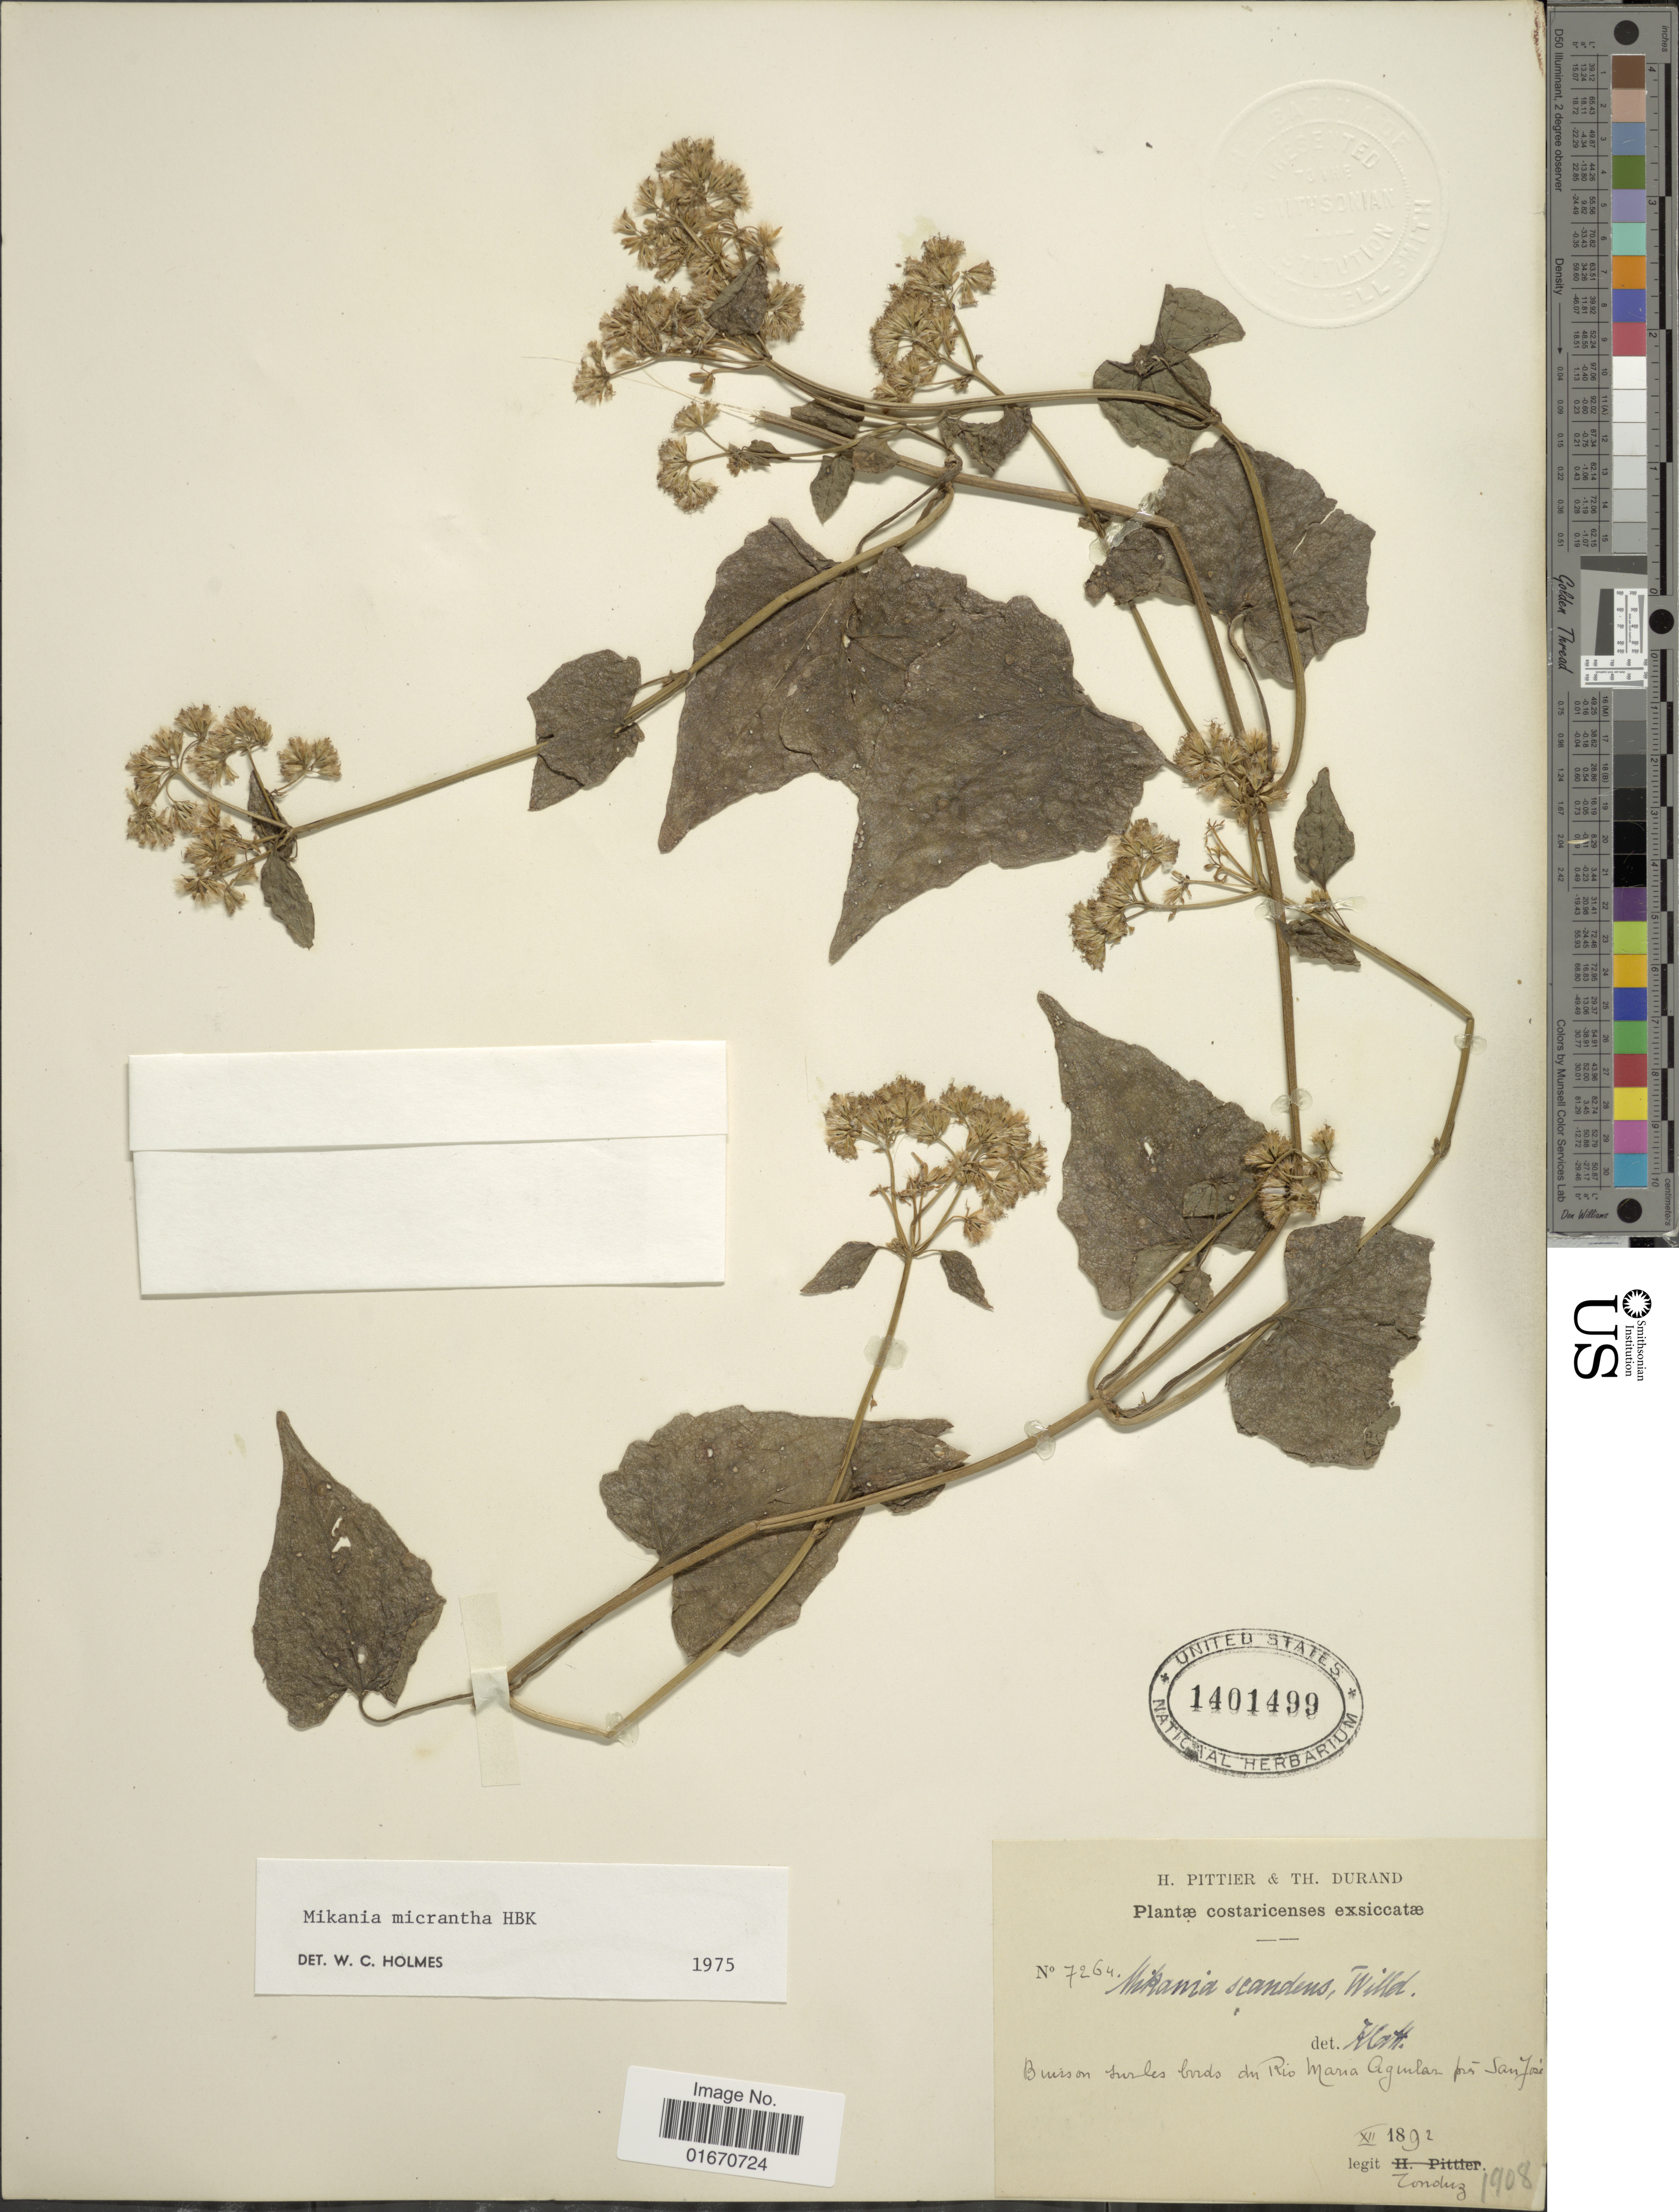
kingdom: Plantae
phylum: Tracheophyta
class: Magnoliopsida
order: Asterales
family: Asteraceae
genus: Mikania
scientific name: Mikania micrantha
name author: Kunth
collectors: A. Tonduz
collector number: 7264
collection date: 1892-12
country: Costa Rica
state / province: San José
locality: Costaricenses, buissons sur les bords du Rio Maria Aguilar pres San Jose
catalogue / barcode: US 1401499